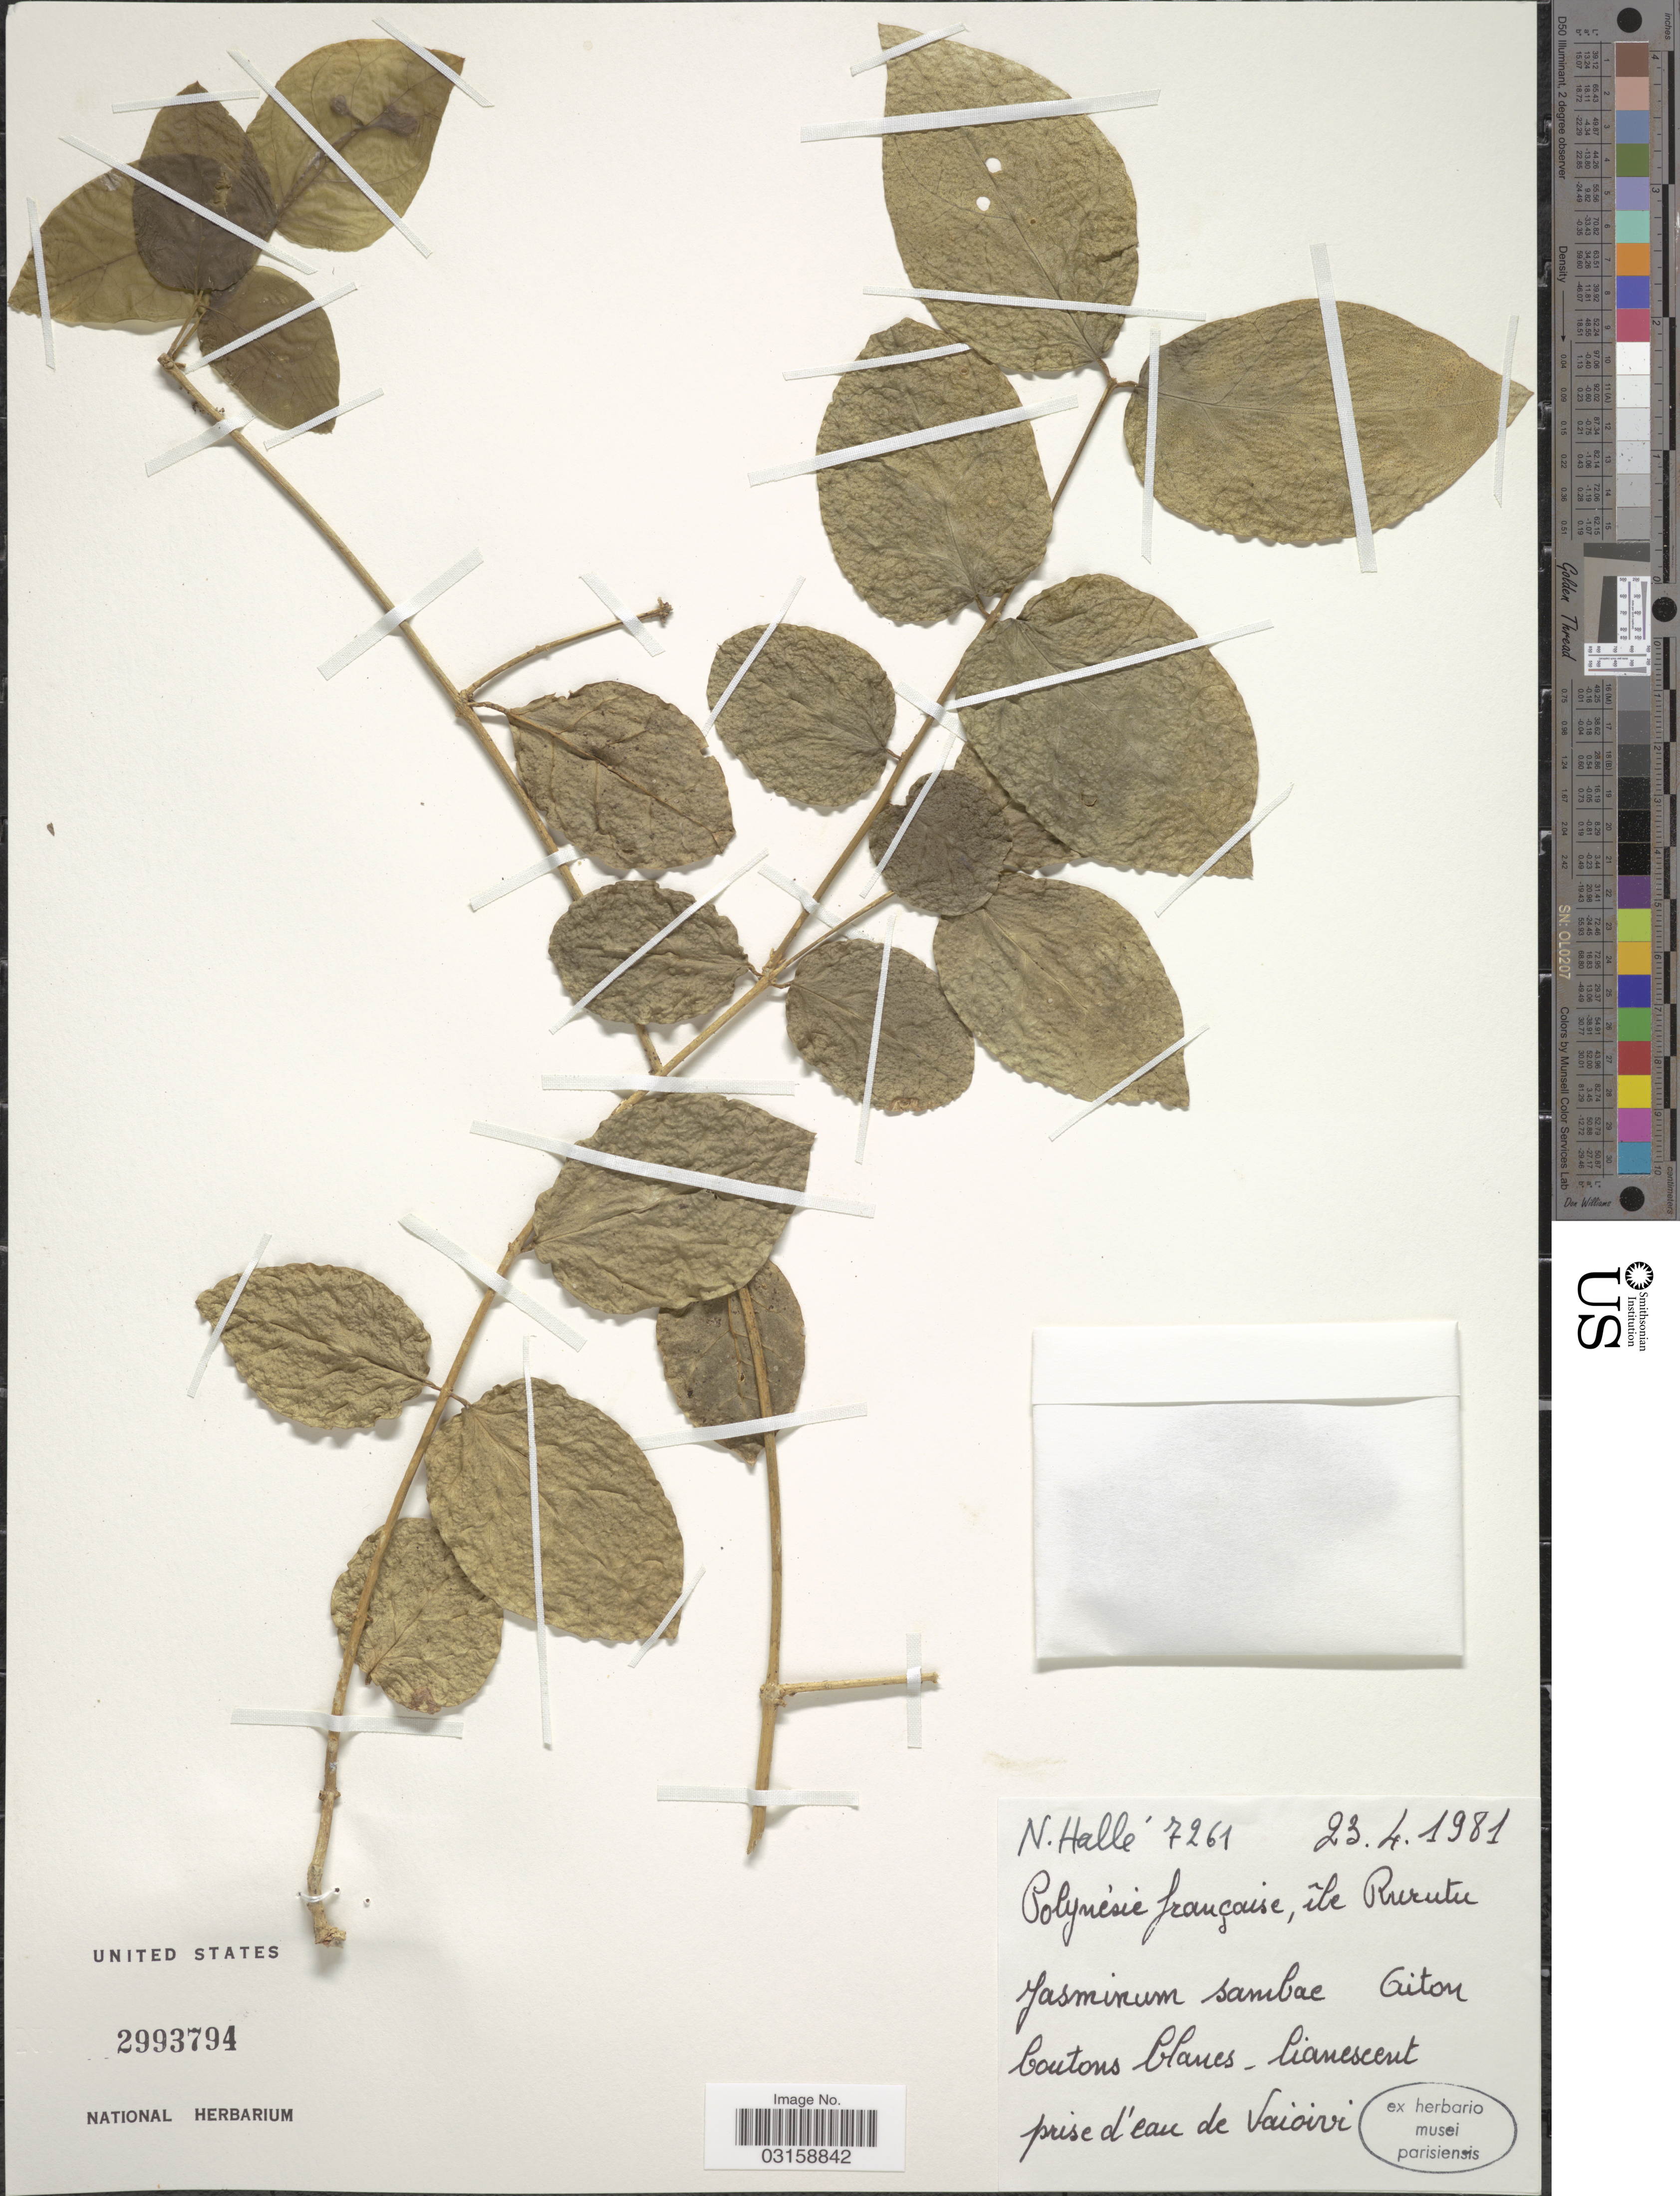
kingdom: Plantae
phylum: Tracheophyta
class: Magnoliopsida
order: Lamiales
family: Oleaceae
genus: Jasminum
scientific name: Jasminum sambac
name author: (L.) Aiton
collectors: N. Hallé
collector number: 7261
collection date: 1981-04-23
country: French Polynesia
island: Rurutu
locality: Plynésie française, île Rurutu. Prise d'eau de Vaioivi.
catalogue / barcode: US 2993794